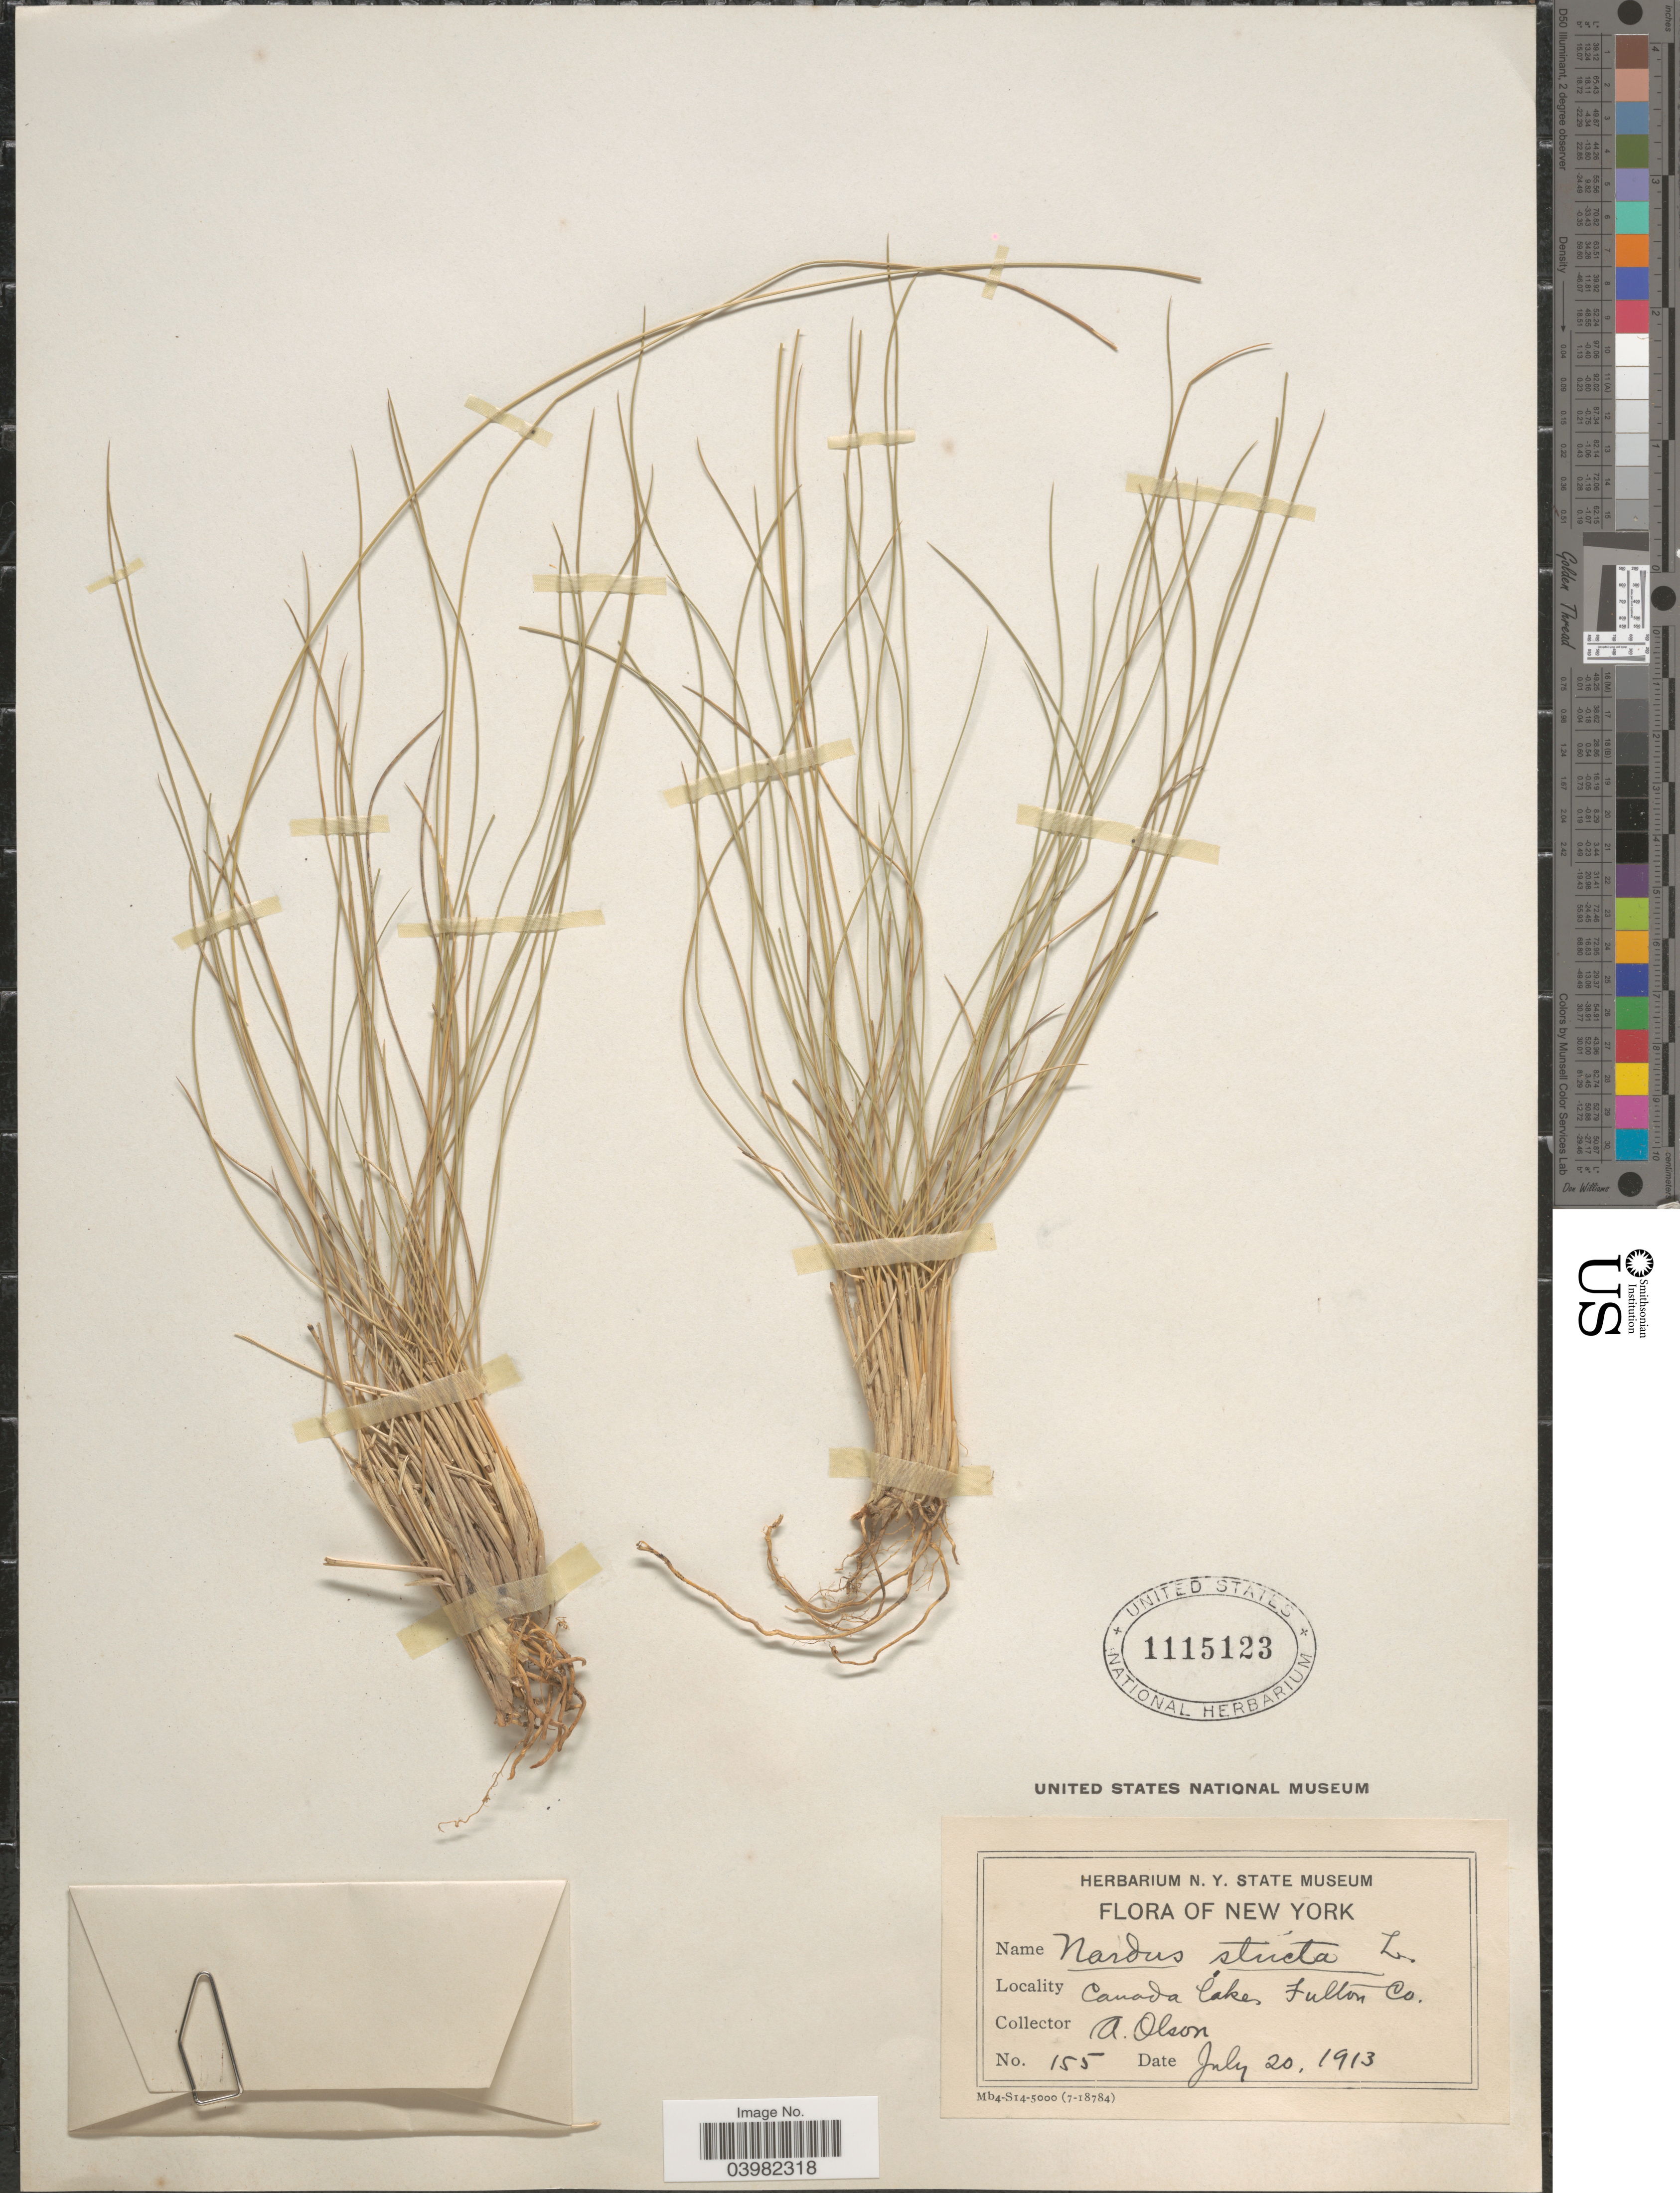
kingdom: Plantae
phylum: Tracheophyta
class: Liliopsida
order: Poales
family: Poaceae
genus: Nardus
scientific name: Nardus stricta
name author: L.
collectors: A. Olson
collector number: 155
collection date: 1913-07-20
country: United States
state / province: New York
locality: Canada lake, Fulton Co.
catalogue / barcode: US 1115123